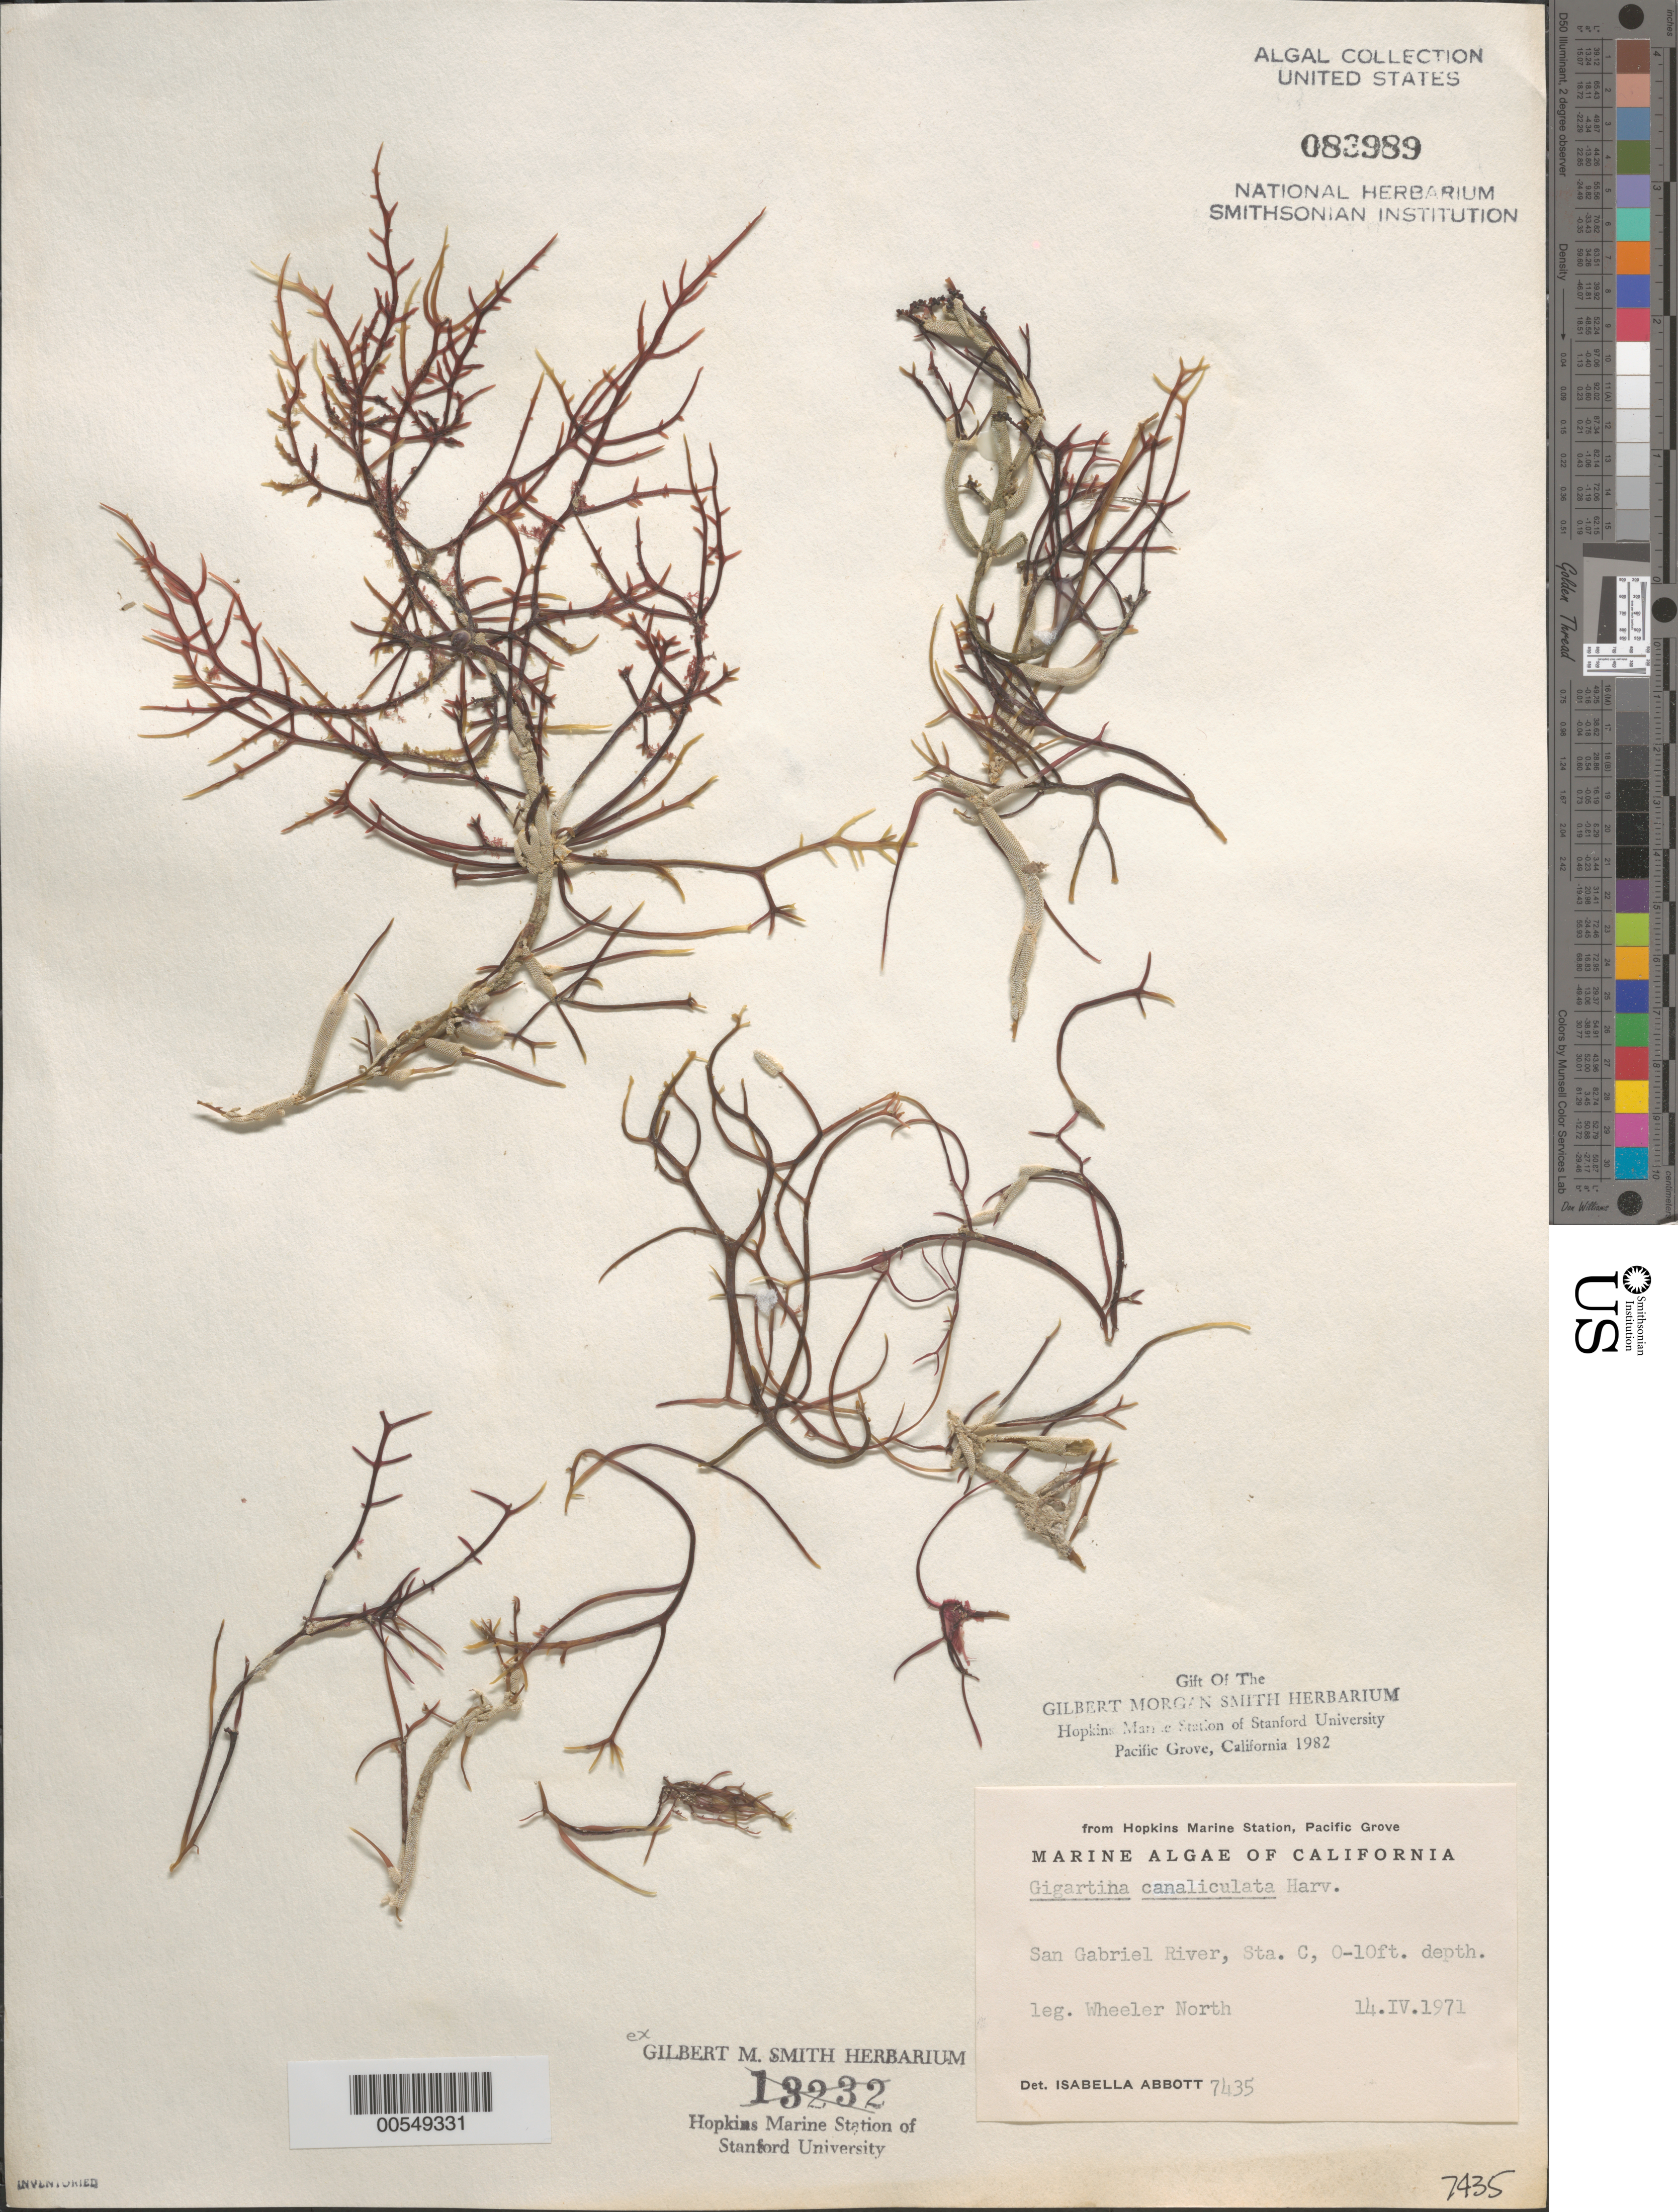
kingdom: Plantae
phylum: Rhodophyta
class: Florideophyceae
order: Gigartinales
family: Gigartinaceae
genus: Chondracanthus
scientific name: Chondracanthus canaliculatus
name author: (Harv.) Guiry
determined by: Algae name updating Project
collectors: W. North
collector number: IAA 7435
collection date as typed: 14 Apr 1971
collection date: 1971-04-14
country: United States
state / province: California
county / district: Los Angeles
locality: San Gabriel River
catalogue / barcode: US 83989